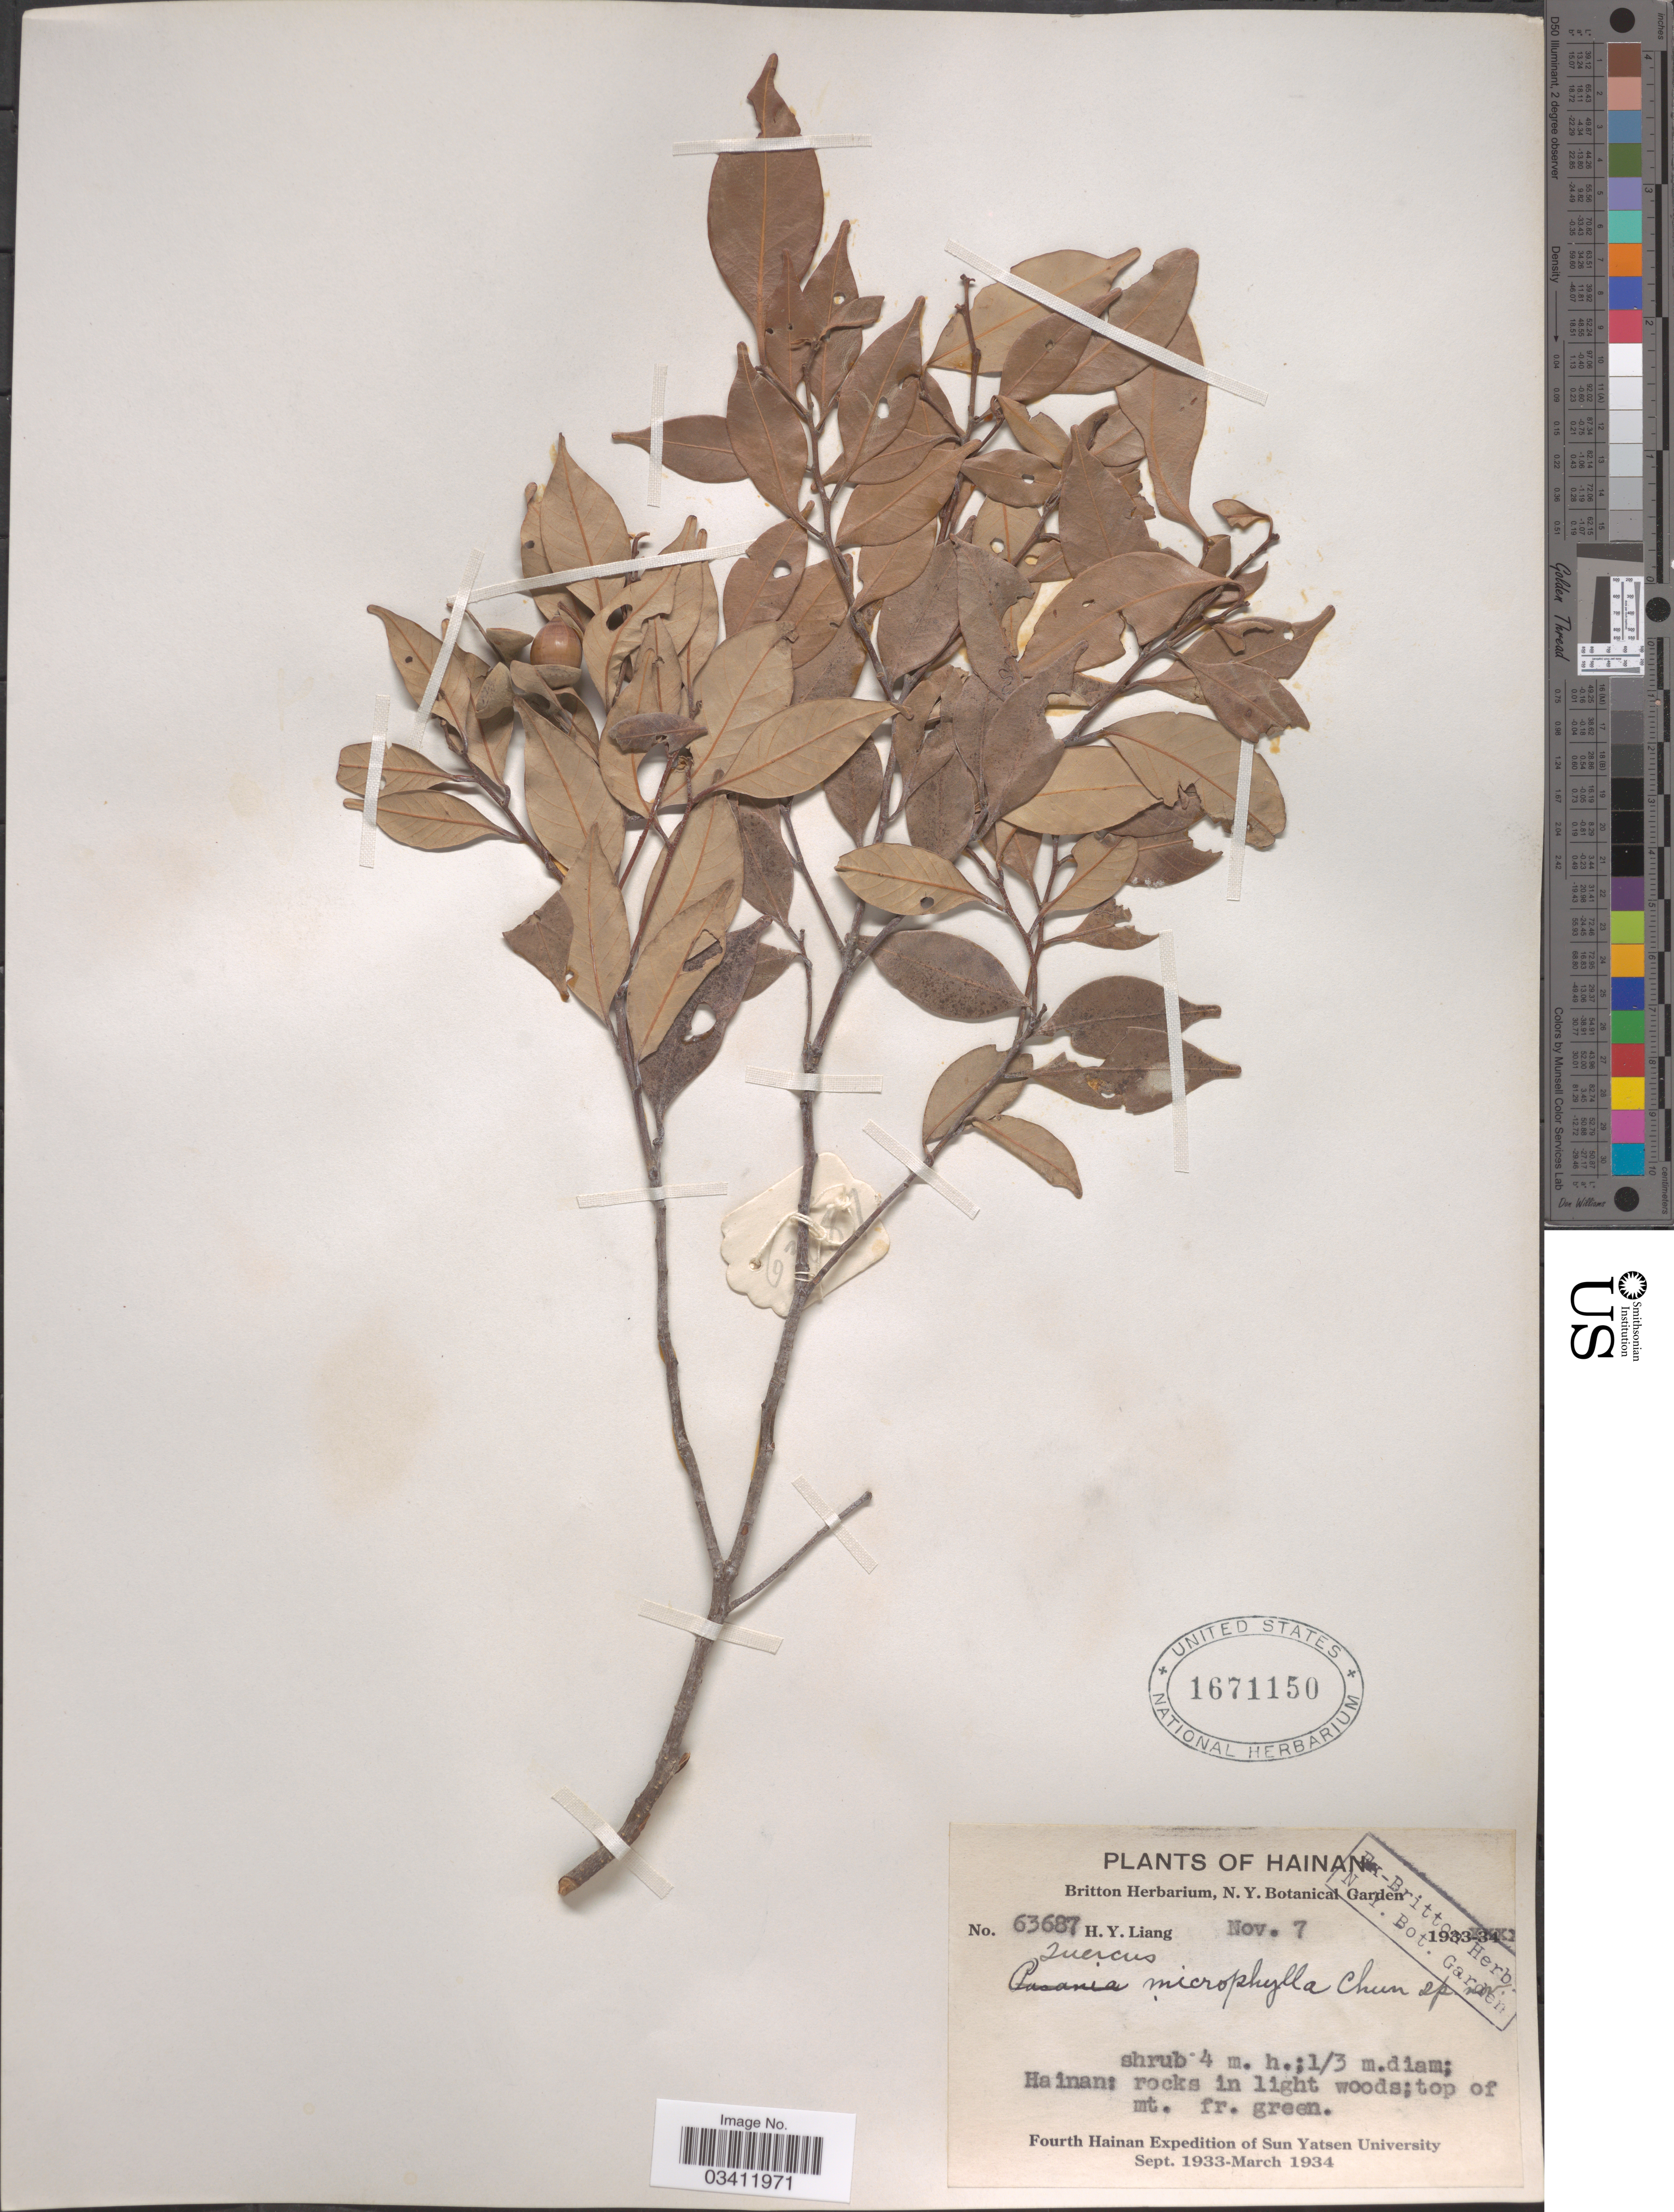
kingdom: Plantae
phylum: Tracheophyta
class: Magnoliopsida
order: Fagales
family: Fagaceae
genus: Quercus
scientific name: Quercus microphylla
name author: Née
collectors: H. Y. Liang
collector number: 63687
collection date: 1933-11-07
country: China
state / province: Hainan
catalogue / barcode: US 1671150